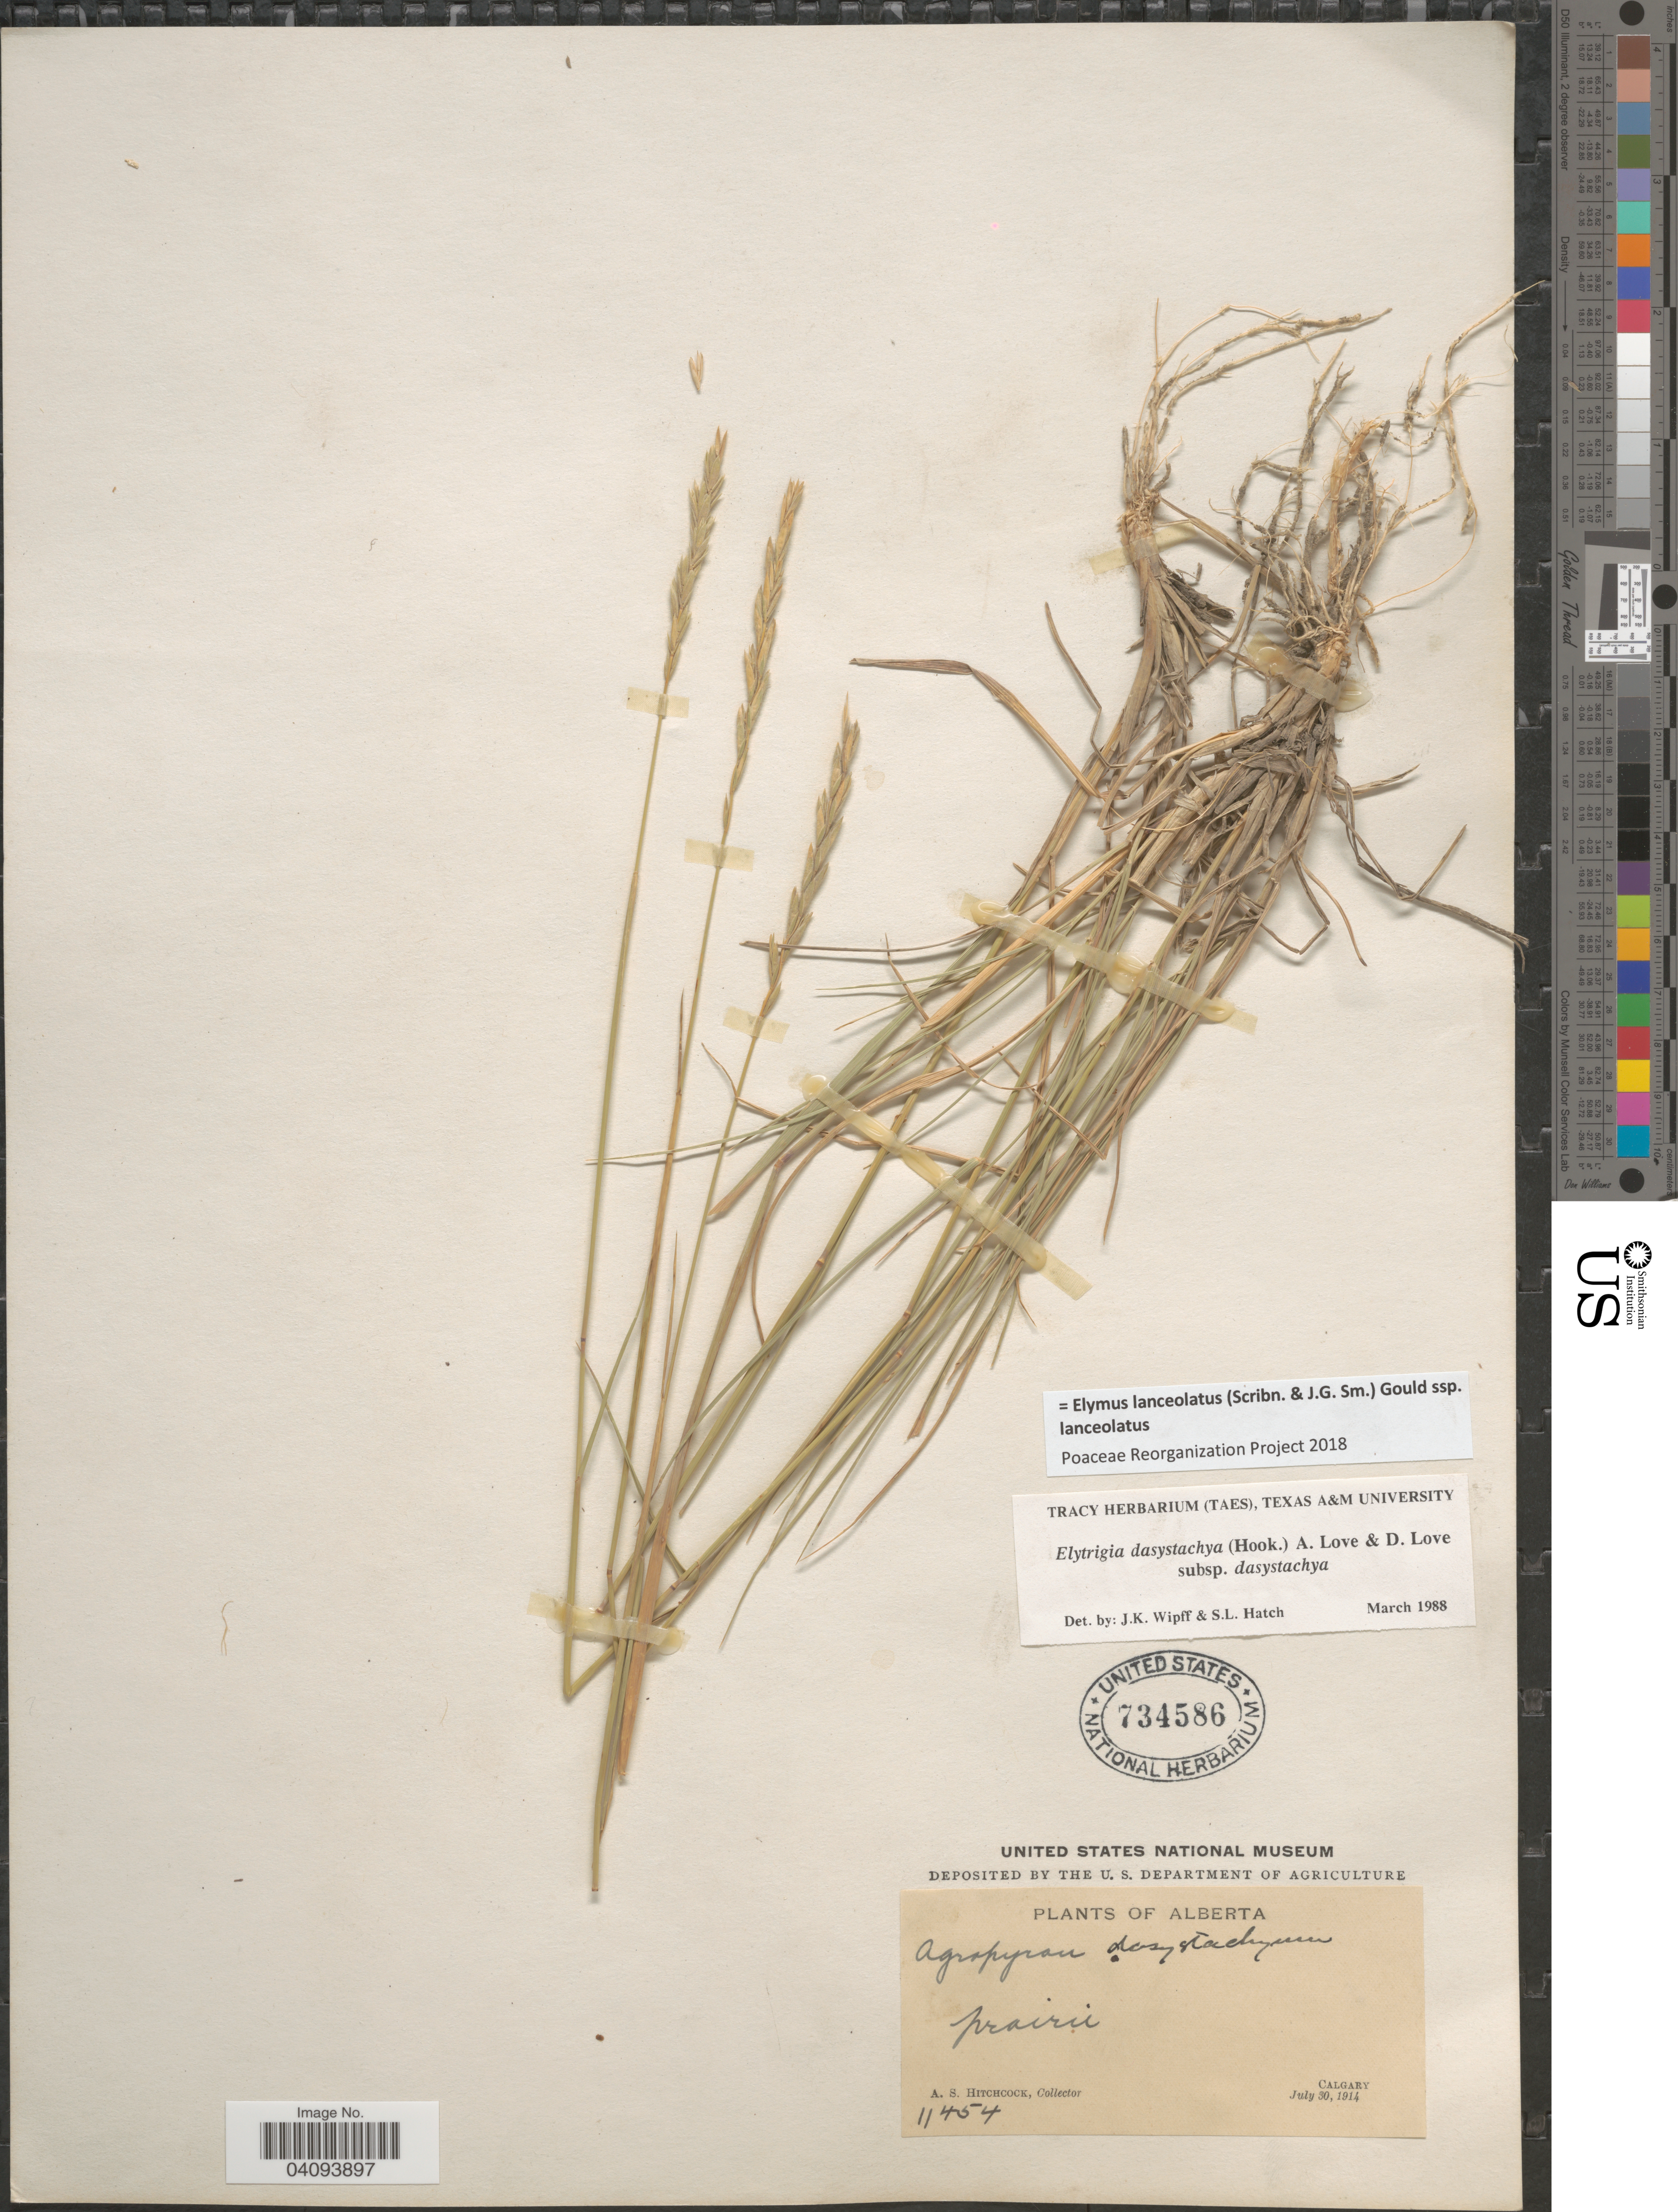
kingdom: Plantae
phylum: Tracheophyta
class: Liliopsida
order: Poales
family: Poaceae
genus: Elymus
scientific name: Elymus lanceolatus subsp. lanceolatus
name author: (Scribn. & J.G. Sm.) Gould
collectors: A. S. Hitchcock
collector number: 11454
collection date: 1914-07-30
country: Canada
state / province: Alberta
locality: Calgary.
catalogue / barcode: US 734586